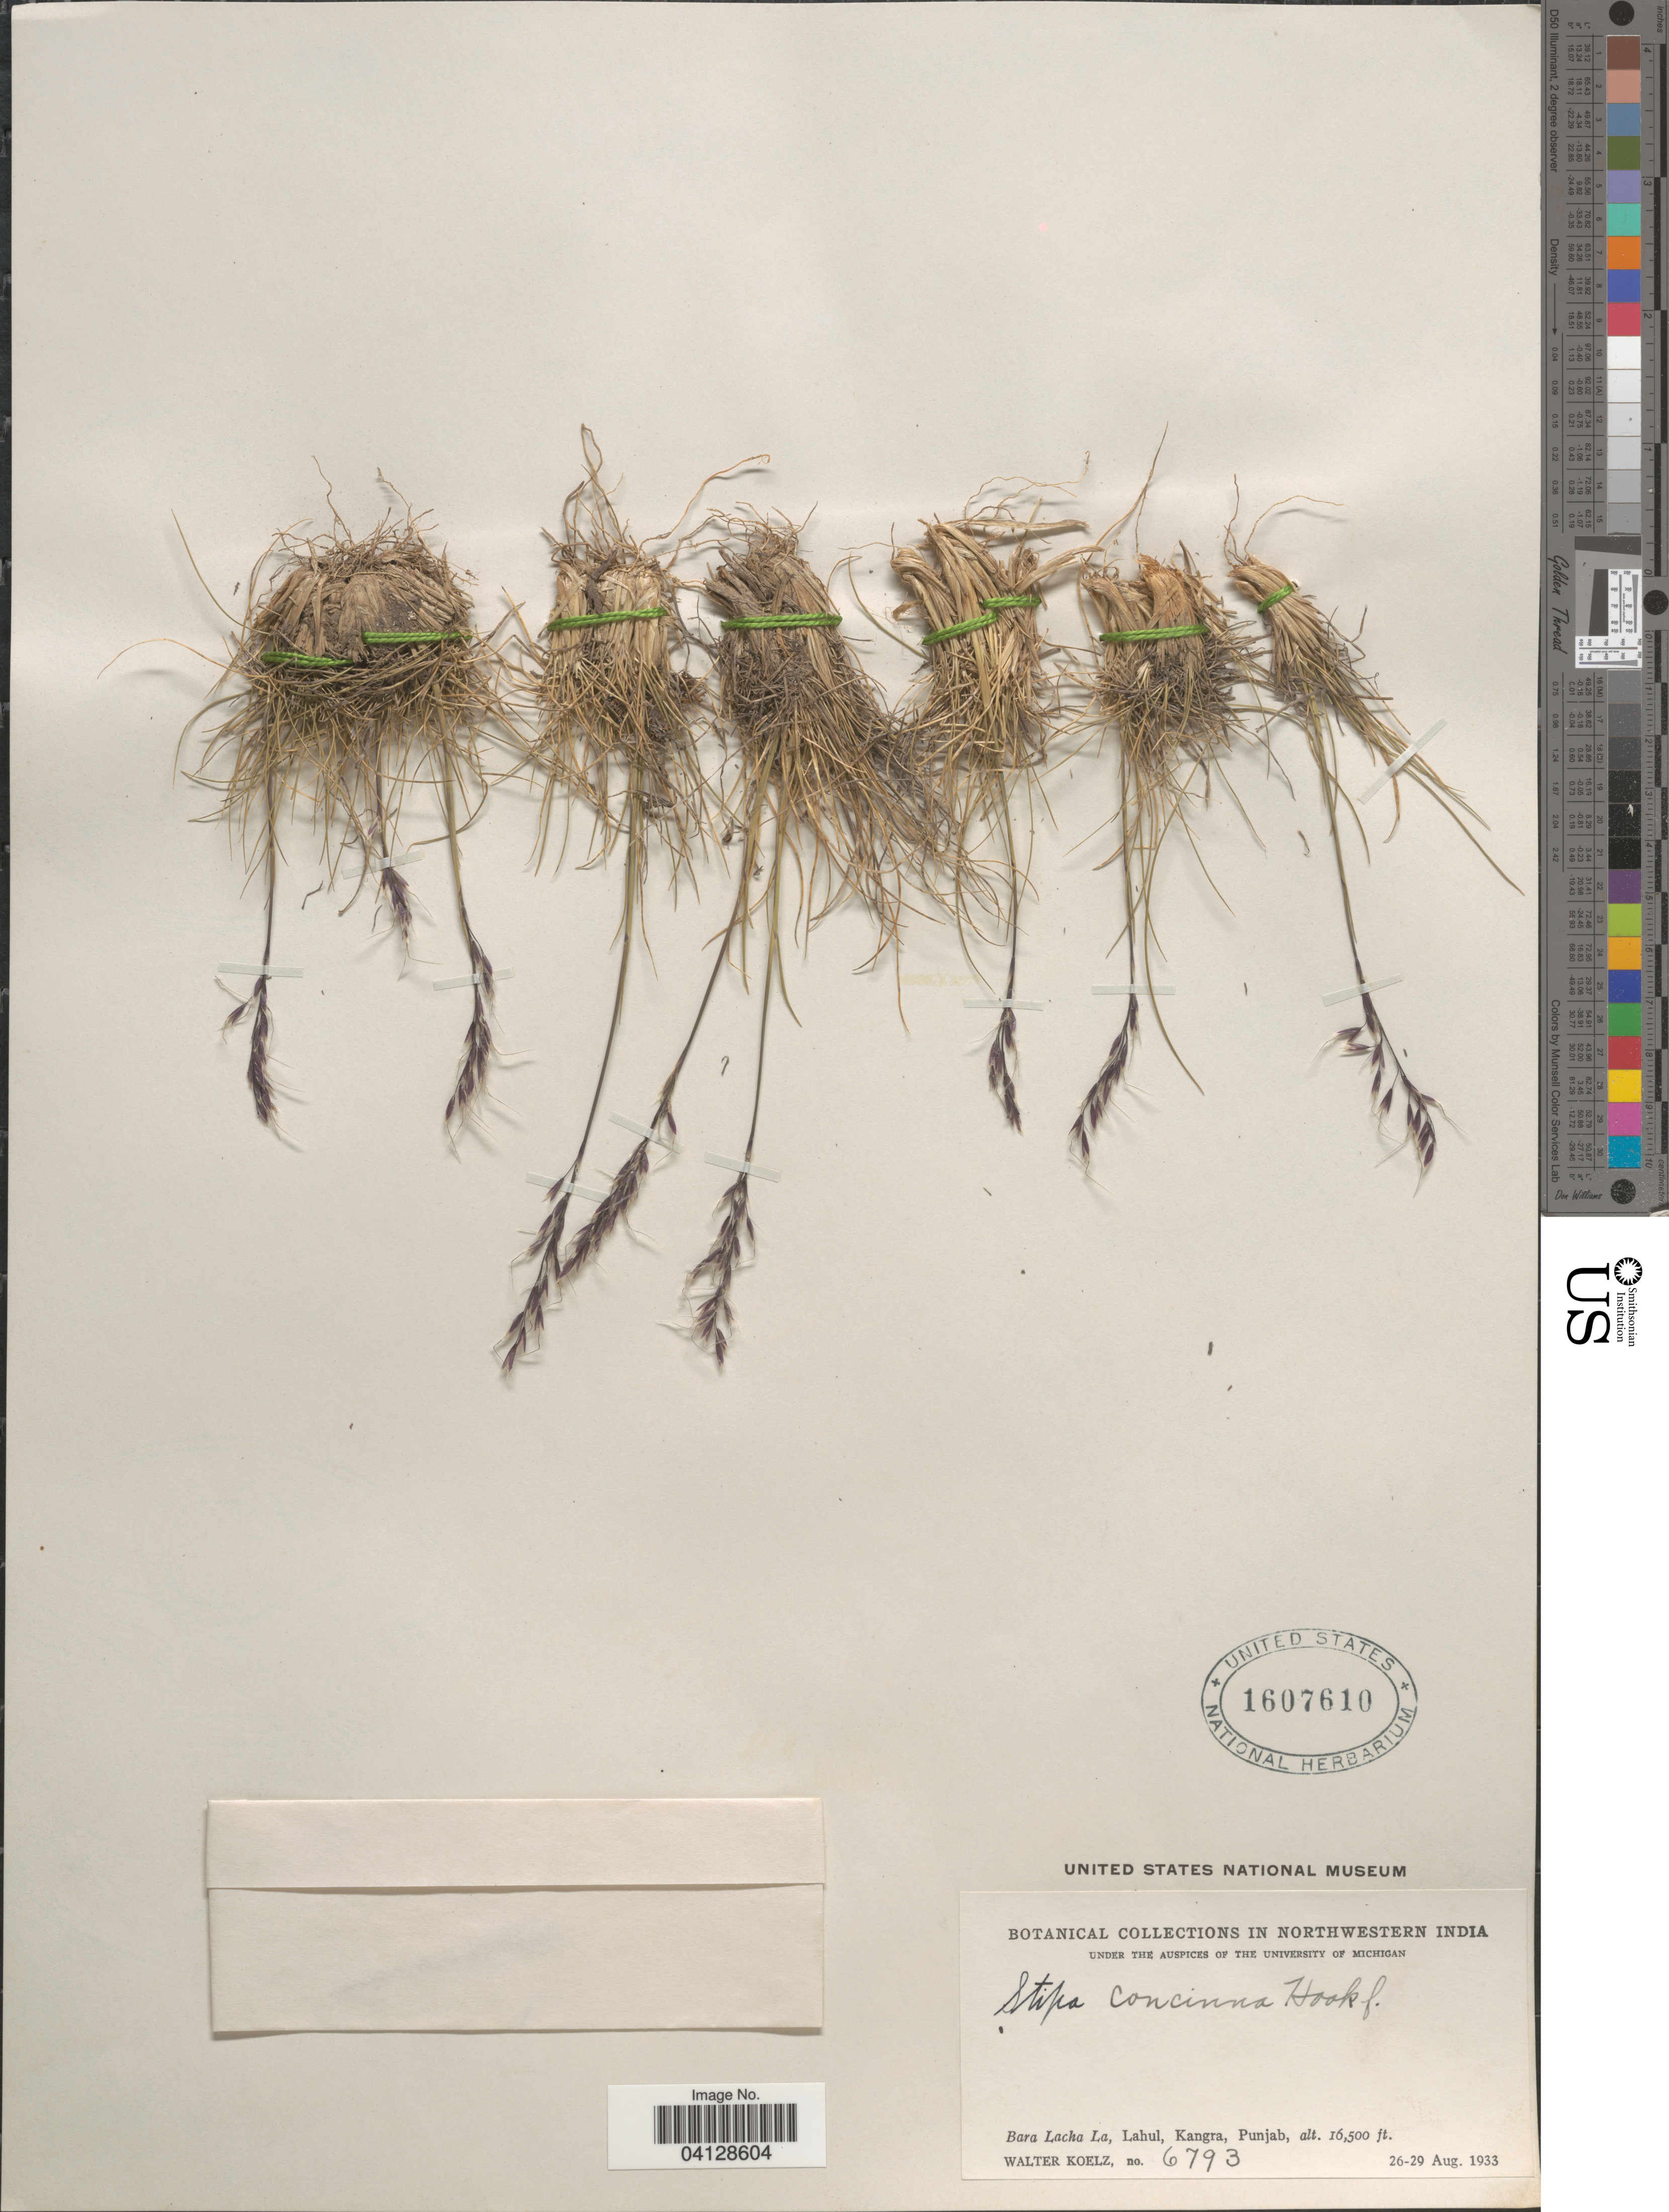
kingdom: Plantae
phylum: Tracheophyta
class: Liliopsida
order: Poales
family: Poaceae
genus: Stipa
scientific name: Stipa concinna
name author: Hook. f.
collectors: W. N. Koelz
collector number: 6793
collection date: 1933-08-26/1933-08-29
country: India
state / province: Punjab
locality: Northwestern India. Bara Lacha La, Lahul, Kangra.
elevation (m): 5029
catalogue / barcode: US 1607610